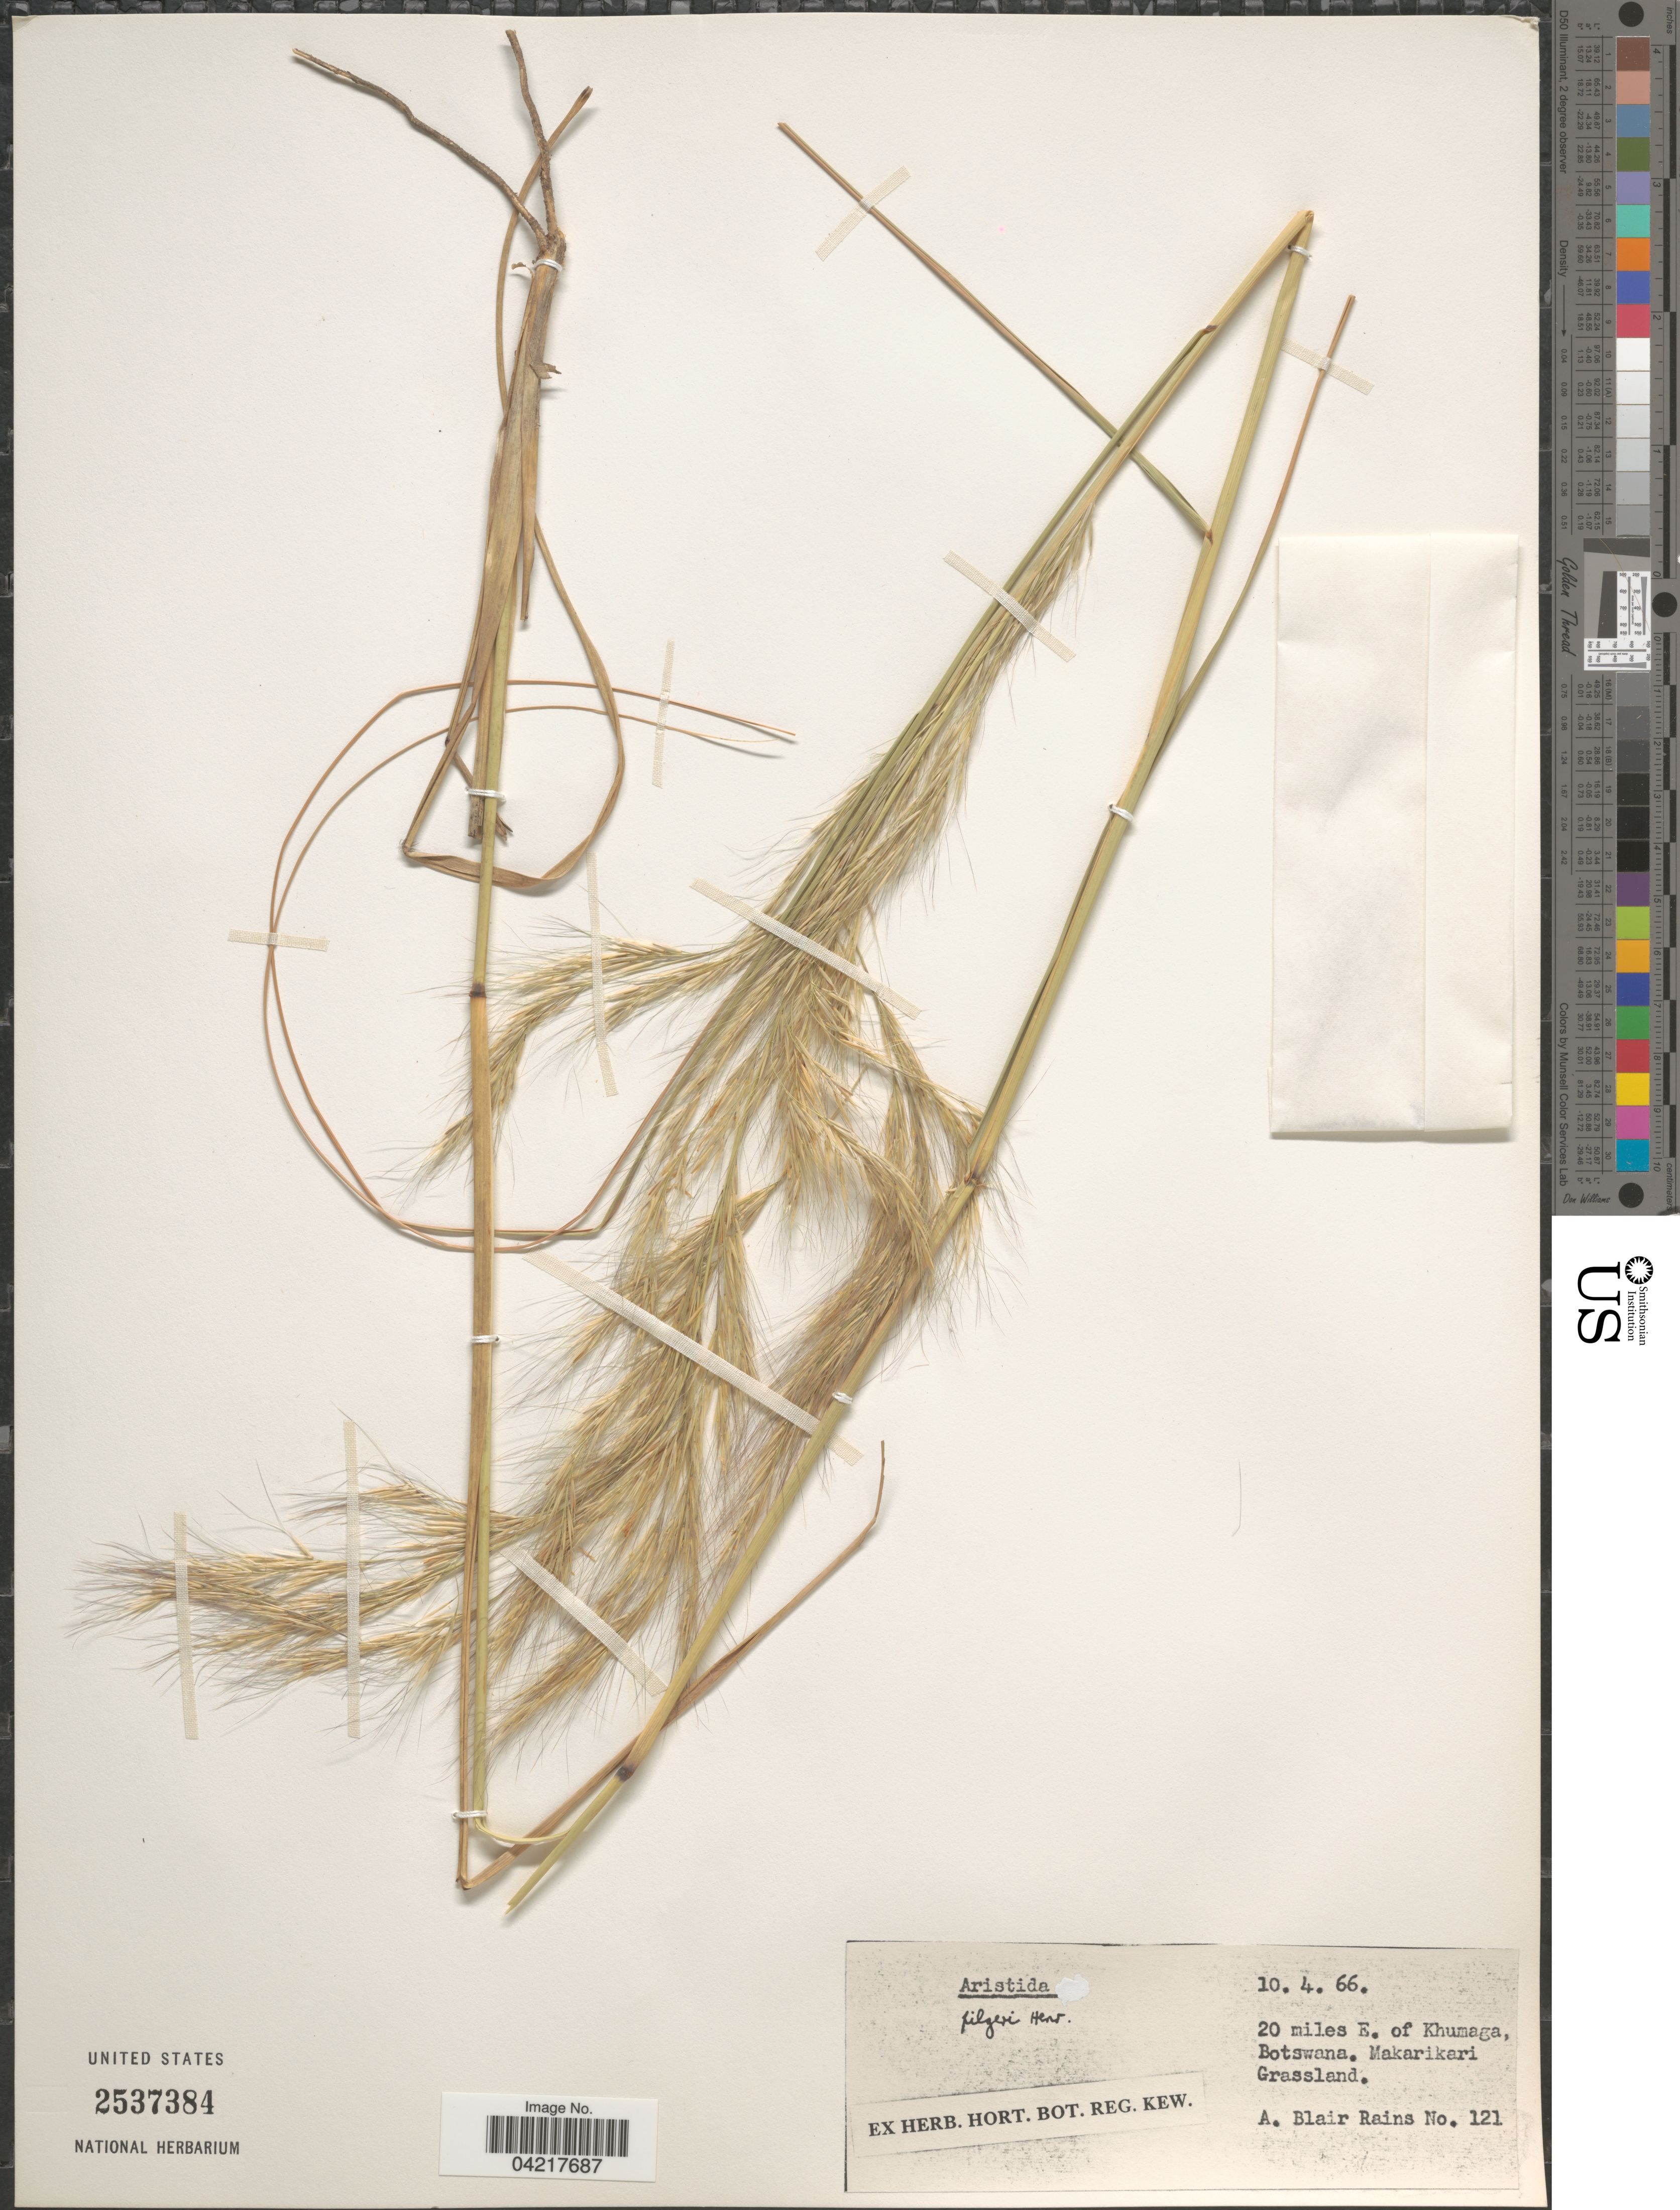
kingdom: Plantae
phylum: Tracheophyta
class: Liliopsida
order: Poales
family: Poaceae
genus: Aristida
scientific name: Aristida pilgeri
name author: Henr.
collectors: A. Blair Rains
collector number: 121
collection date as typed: Transcribed d/m/y: 10/4/66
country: Botswana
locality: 20 miles E. of Khumaga, Makarikari.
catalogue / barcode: US 2537384